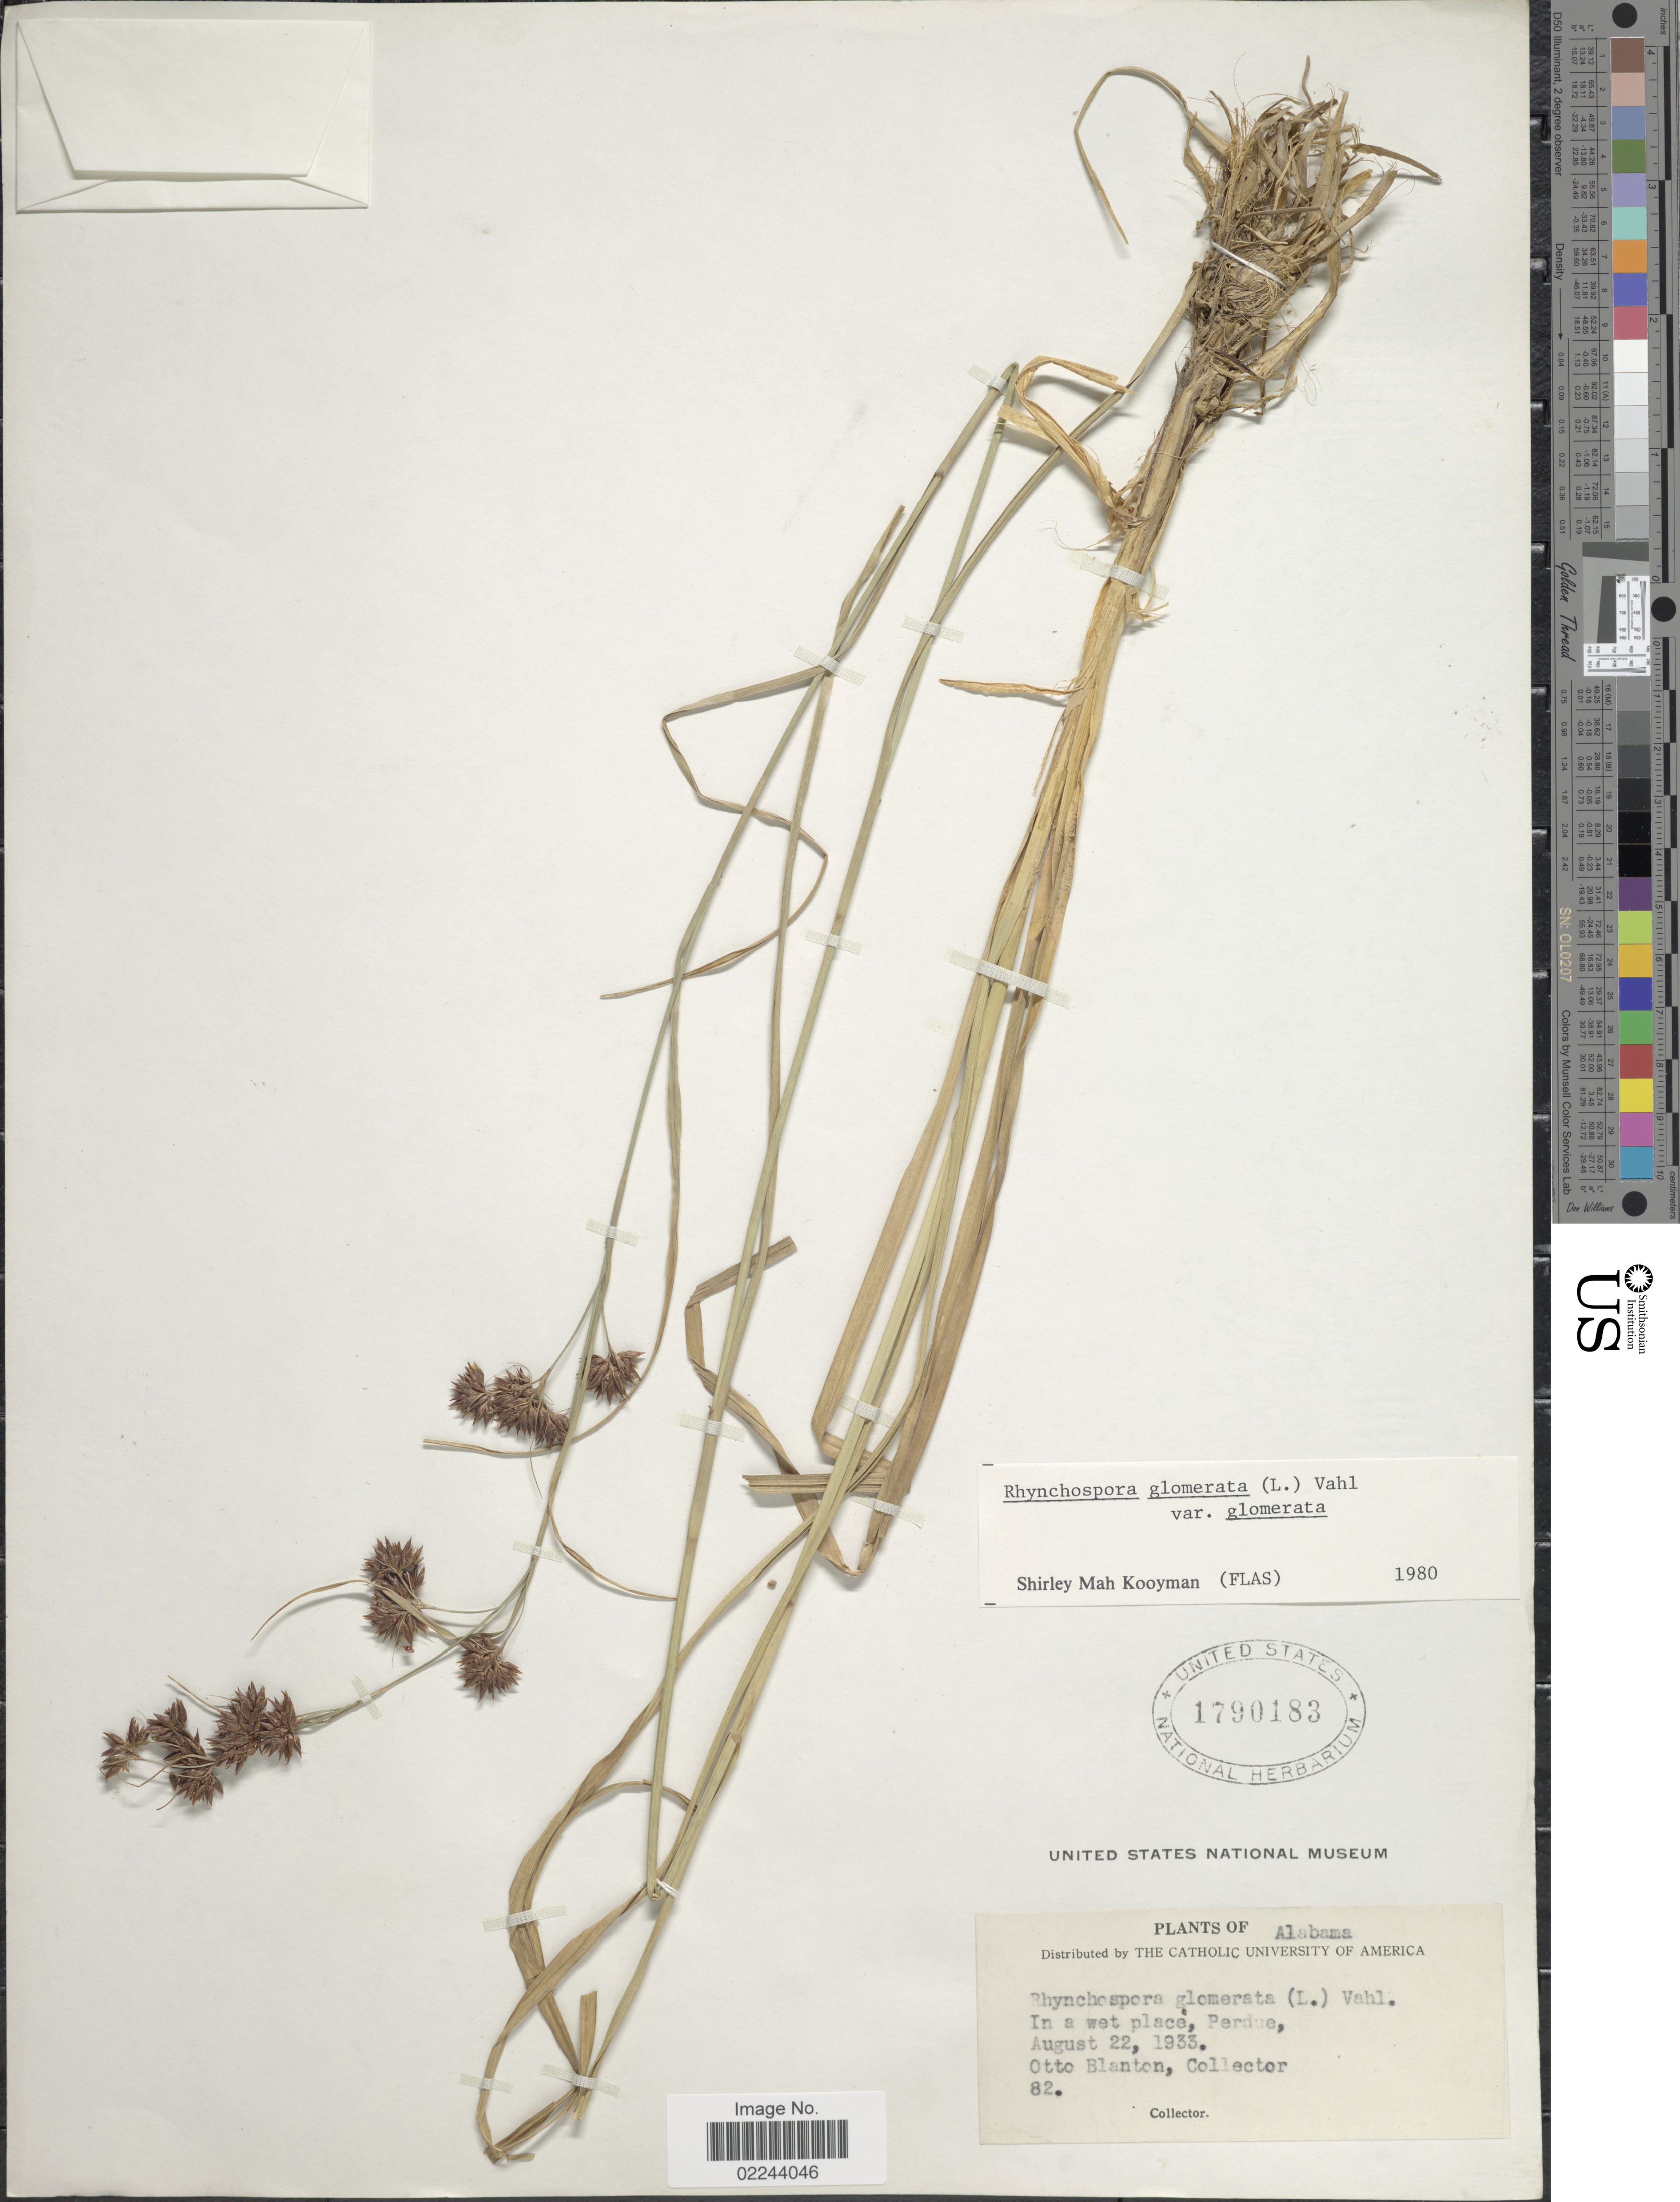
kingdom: Plantae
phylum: Tracheophyta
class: Liliopsida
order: Poales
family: Cyperaceae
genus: Rhynchospora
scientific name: Rhynchospora glomerata var. glomerata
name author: (L.) Vahl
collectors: O. Blanton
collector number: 82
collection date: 1933-08-22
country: United States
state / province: Alabama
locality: Perdue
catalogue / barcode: US 1790183